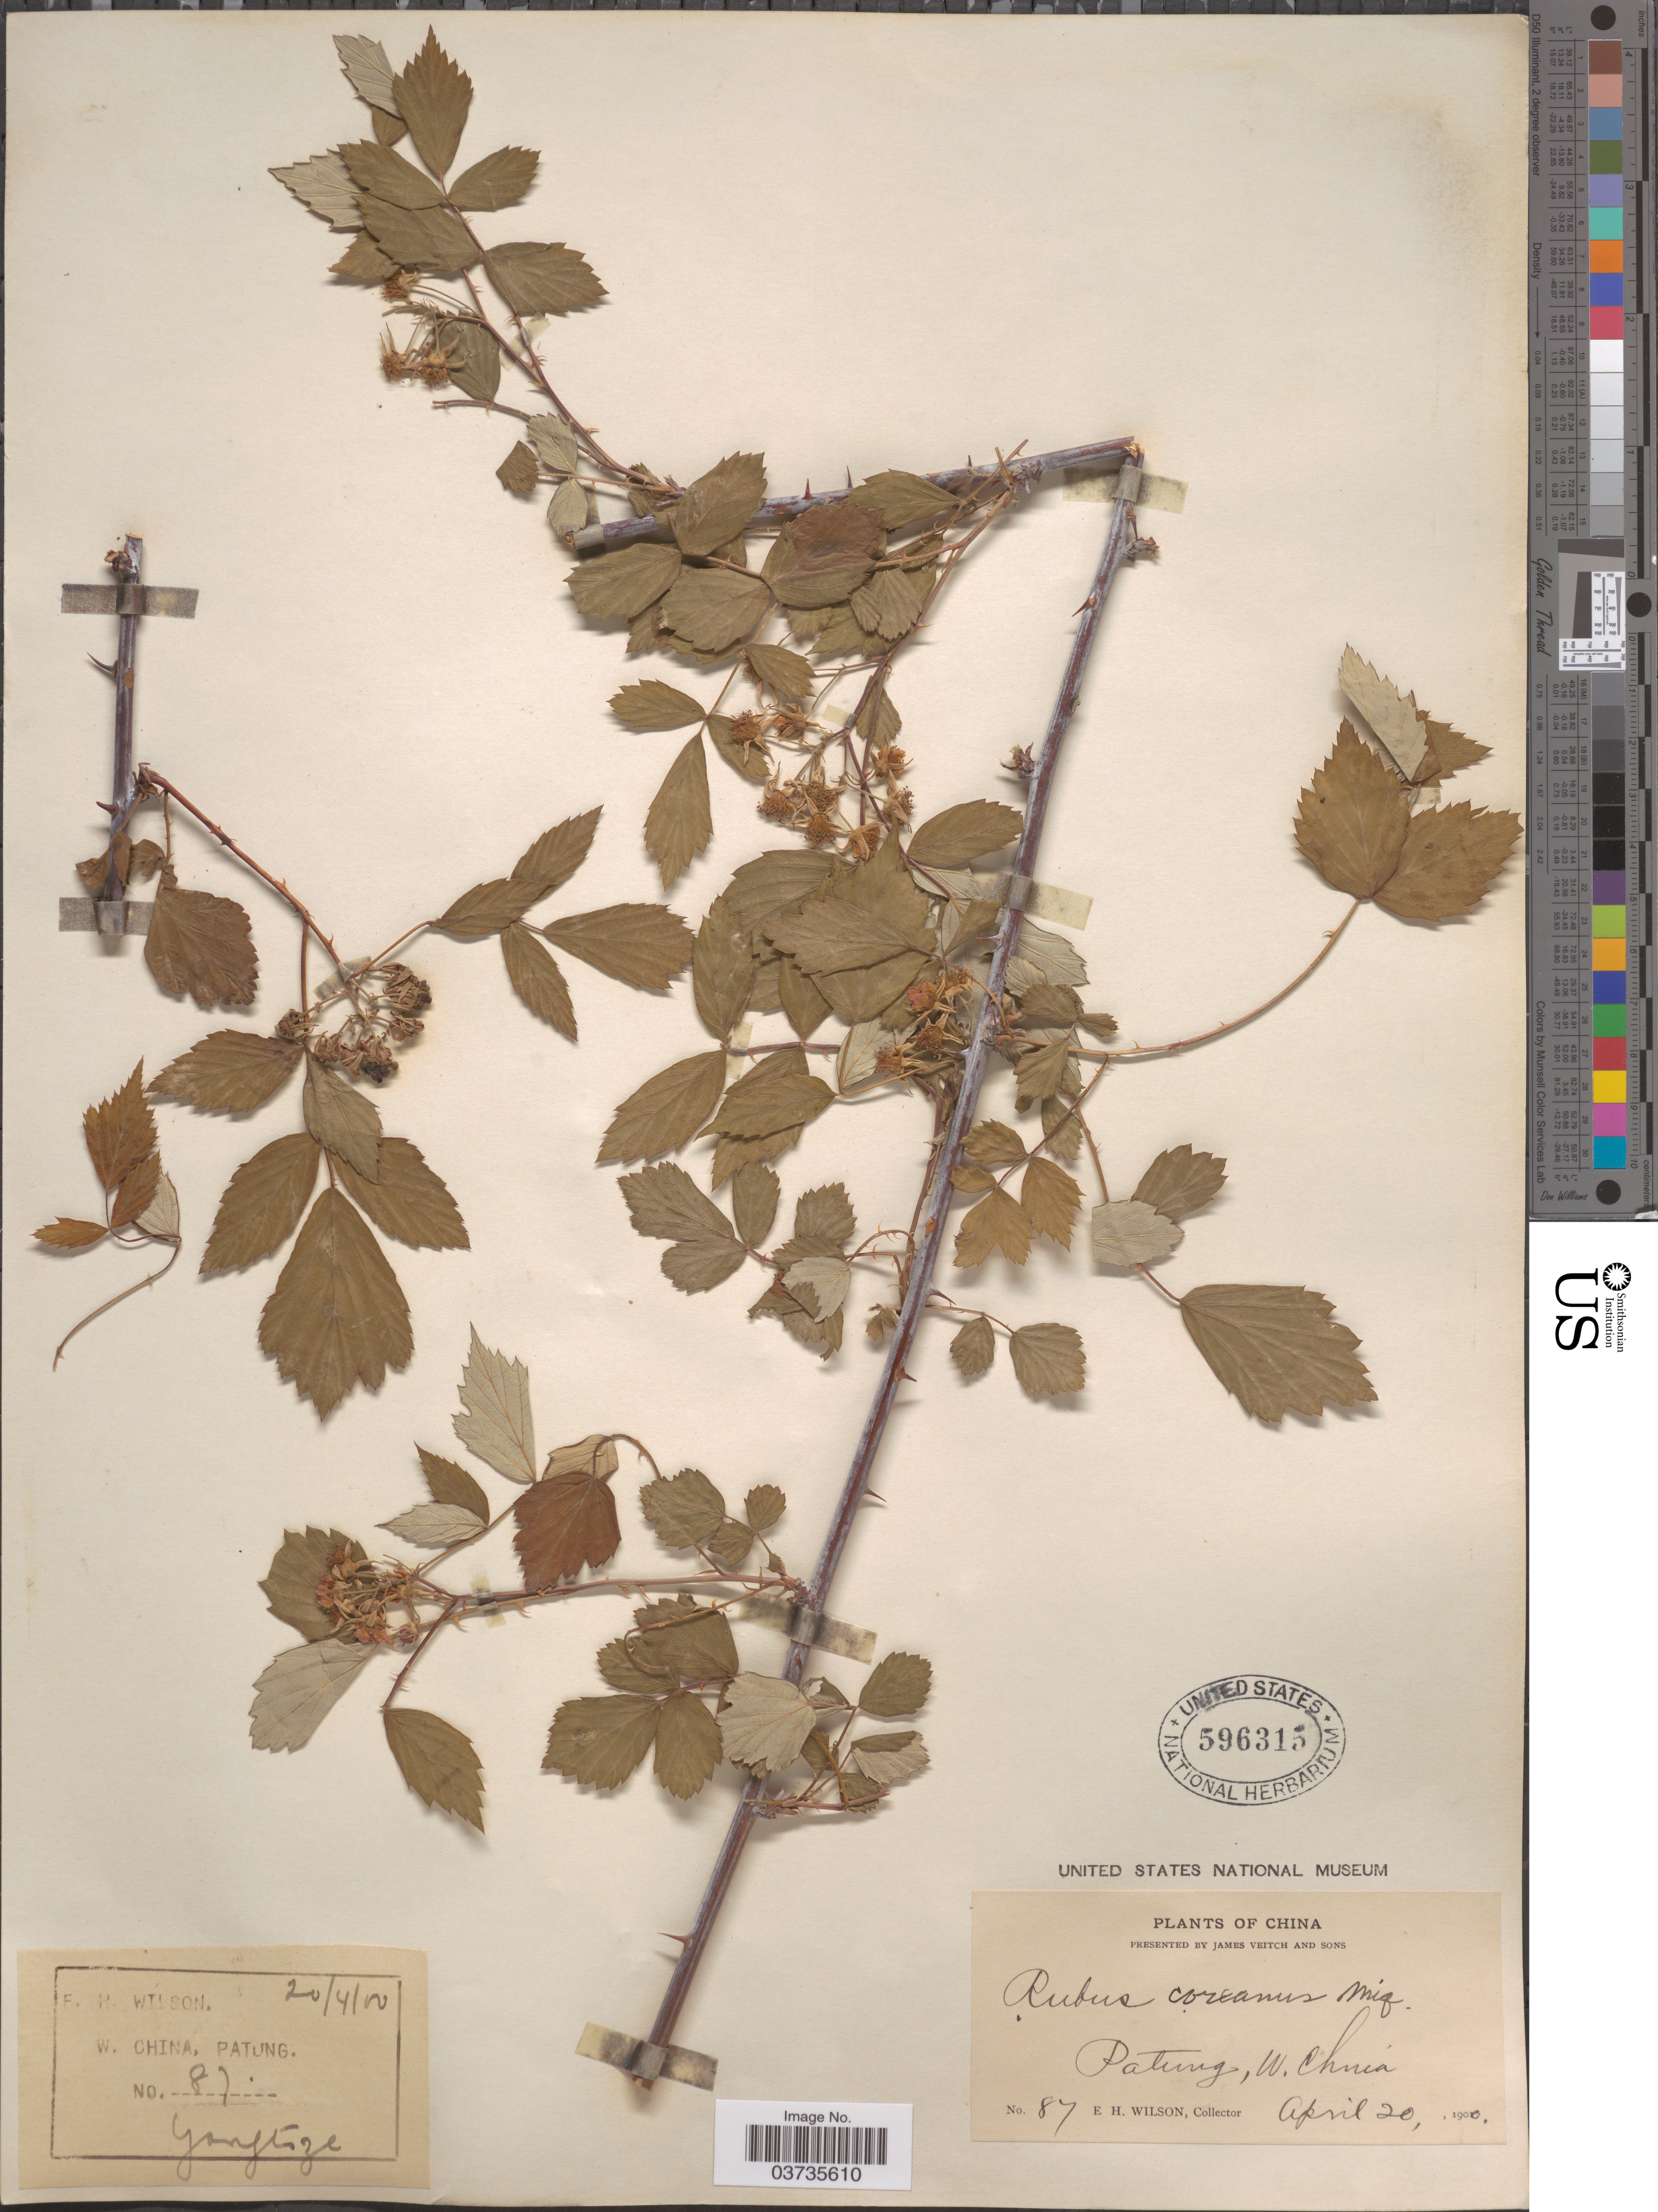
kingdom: Plantae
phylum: Tracheophyta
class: Magnoliopsida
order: Rosales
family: Rosaceae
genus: Rubus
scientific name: Rubus coreanus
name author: Miq.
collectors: E. Wilson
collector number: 87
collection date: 1900-04-20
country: China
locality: W. China, Patung.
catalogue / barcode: US 596315